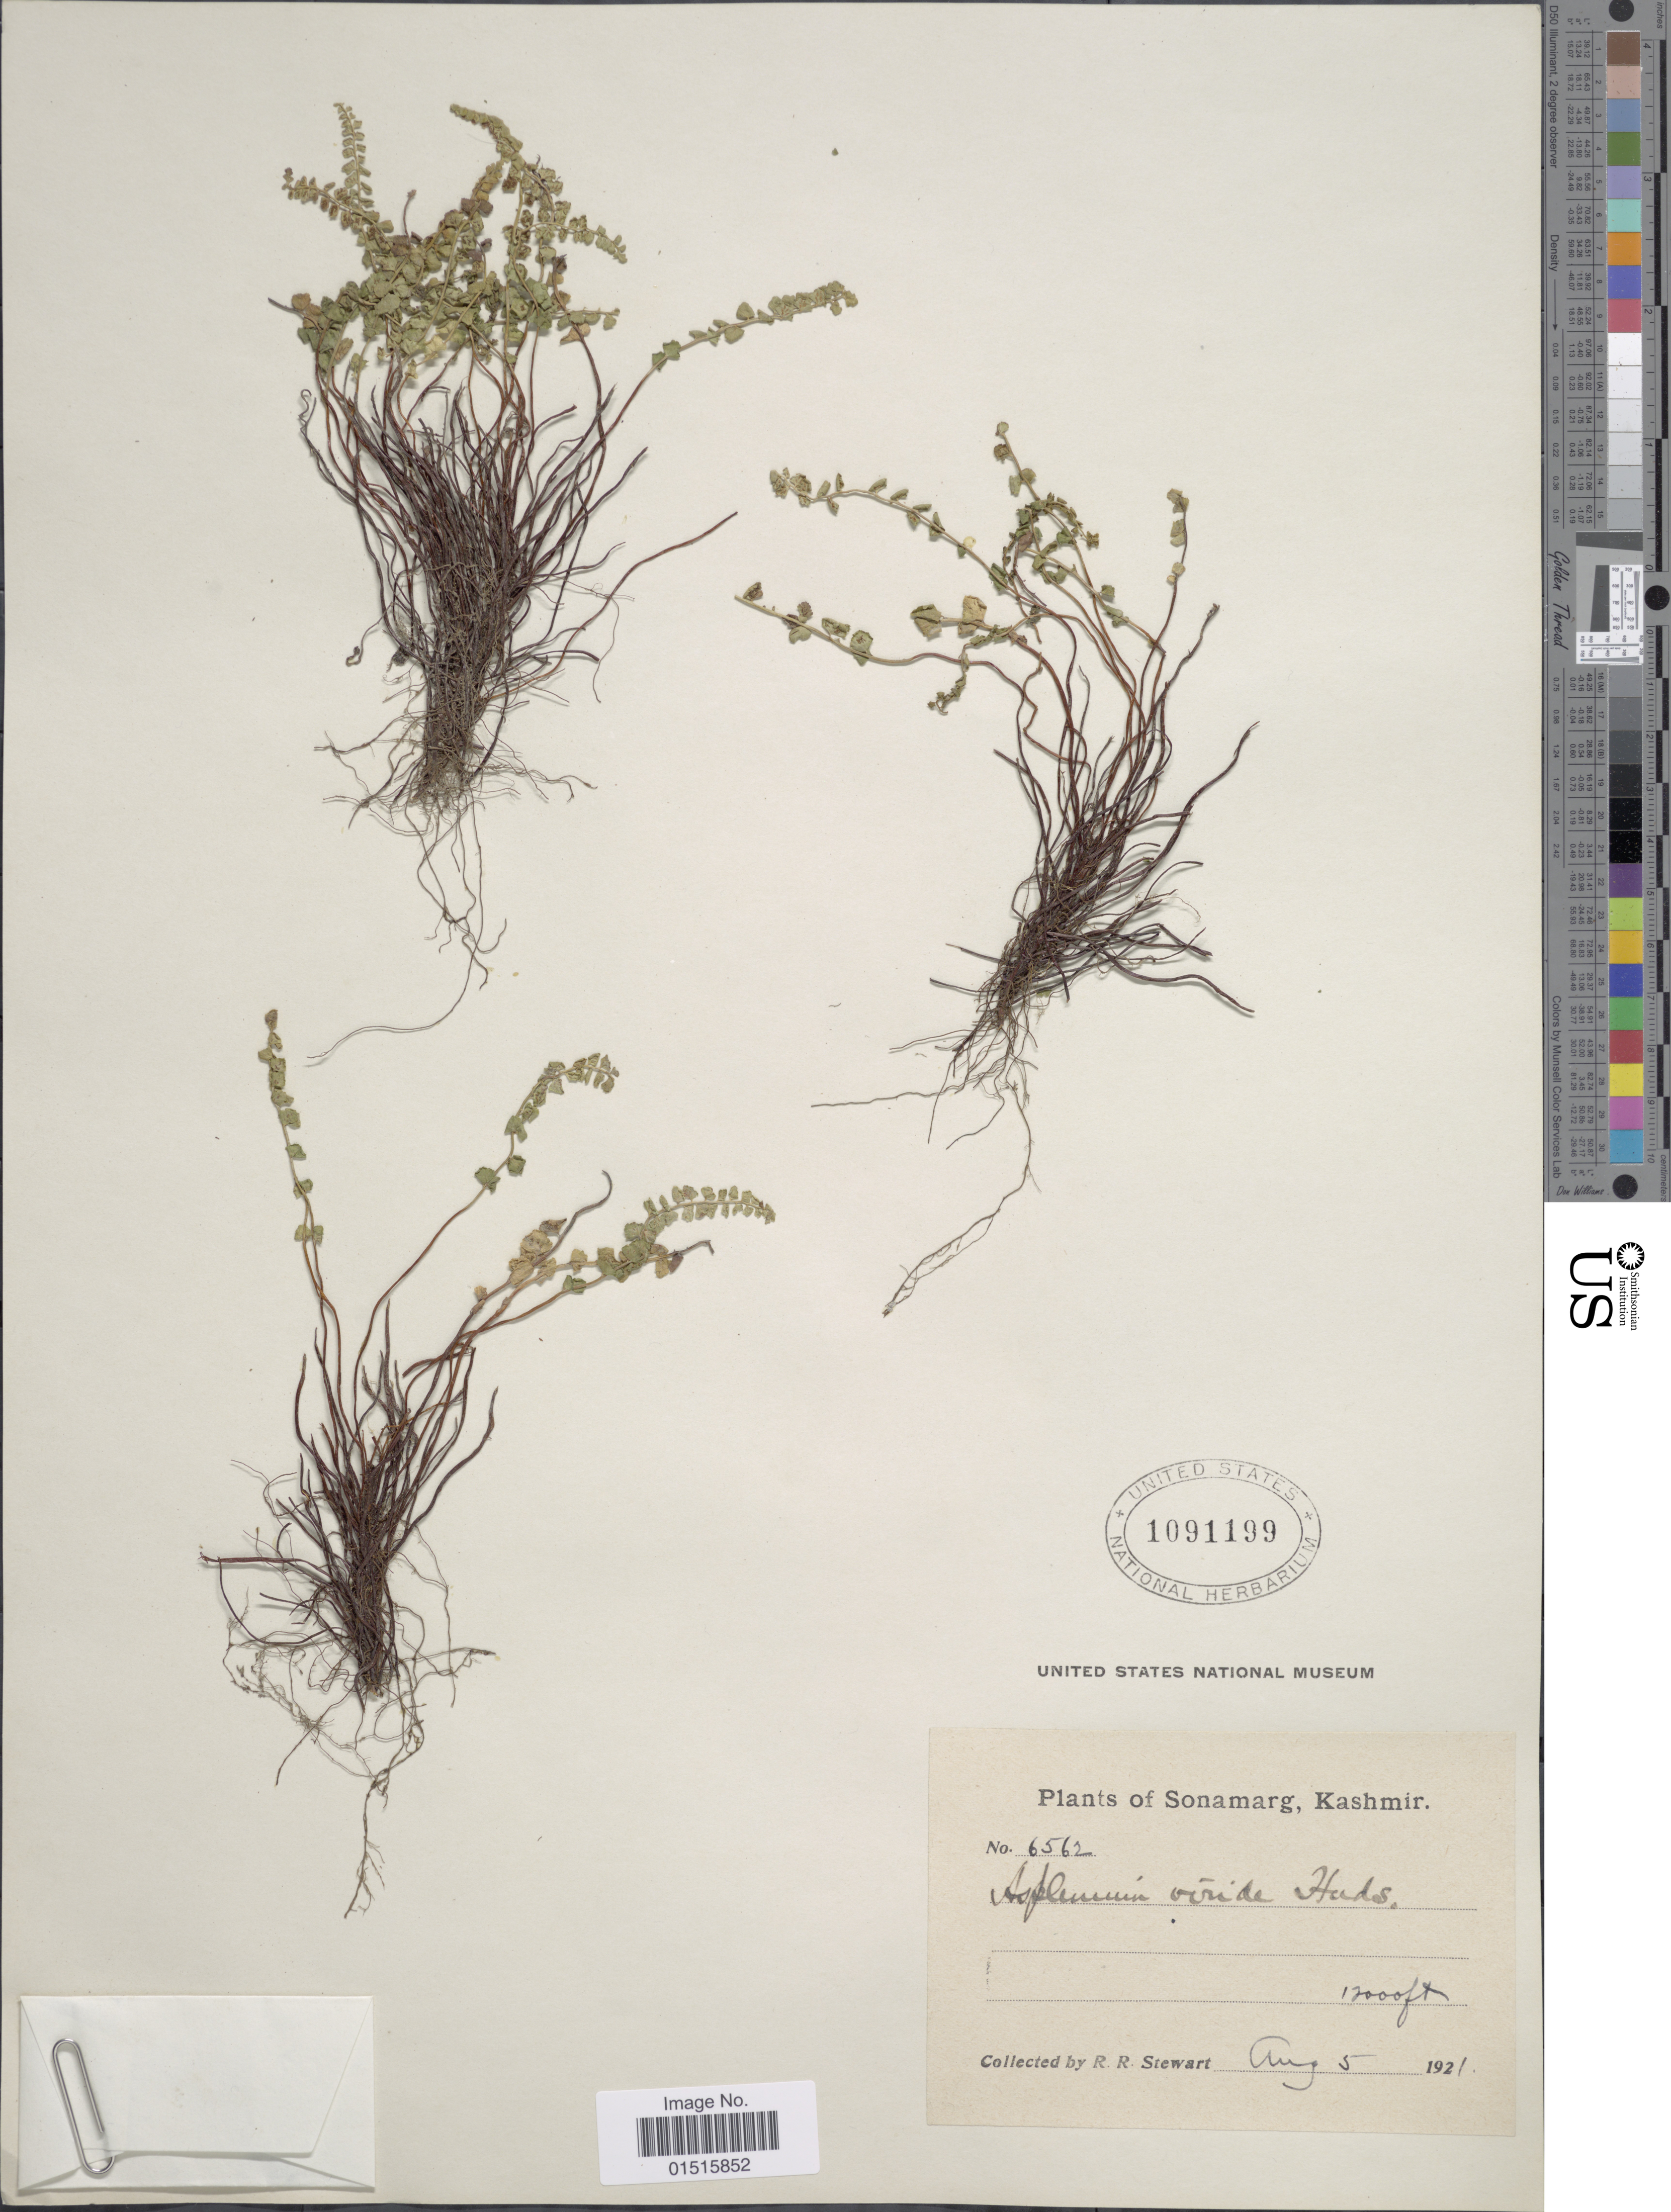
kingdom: Plantae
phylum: Tracheophyta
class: Polypodiopsida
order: Polypodiales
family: Aspleniaceae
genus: Asplenium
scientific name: Asplenium viride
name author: Huds.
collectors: R. R. Stewart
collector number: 6562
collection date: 1921-08-05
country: India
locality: Sonamarg, Kashmir.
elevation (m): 3658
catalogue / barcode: US 1091199